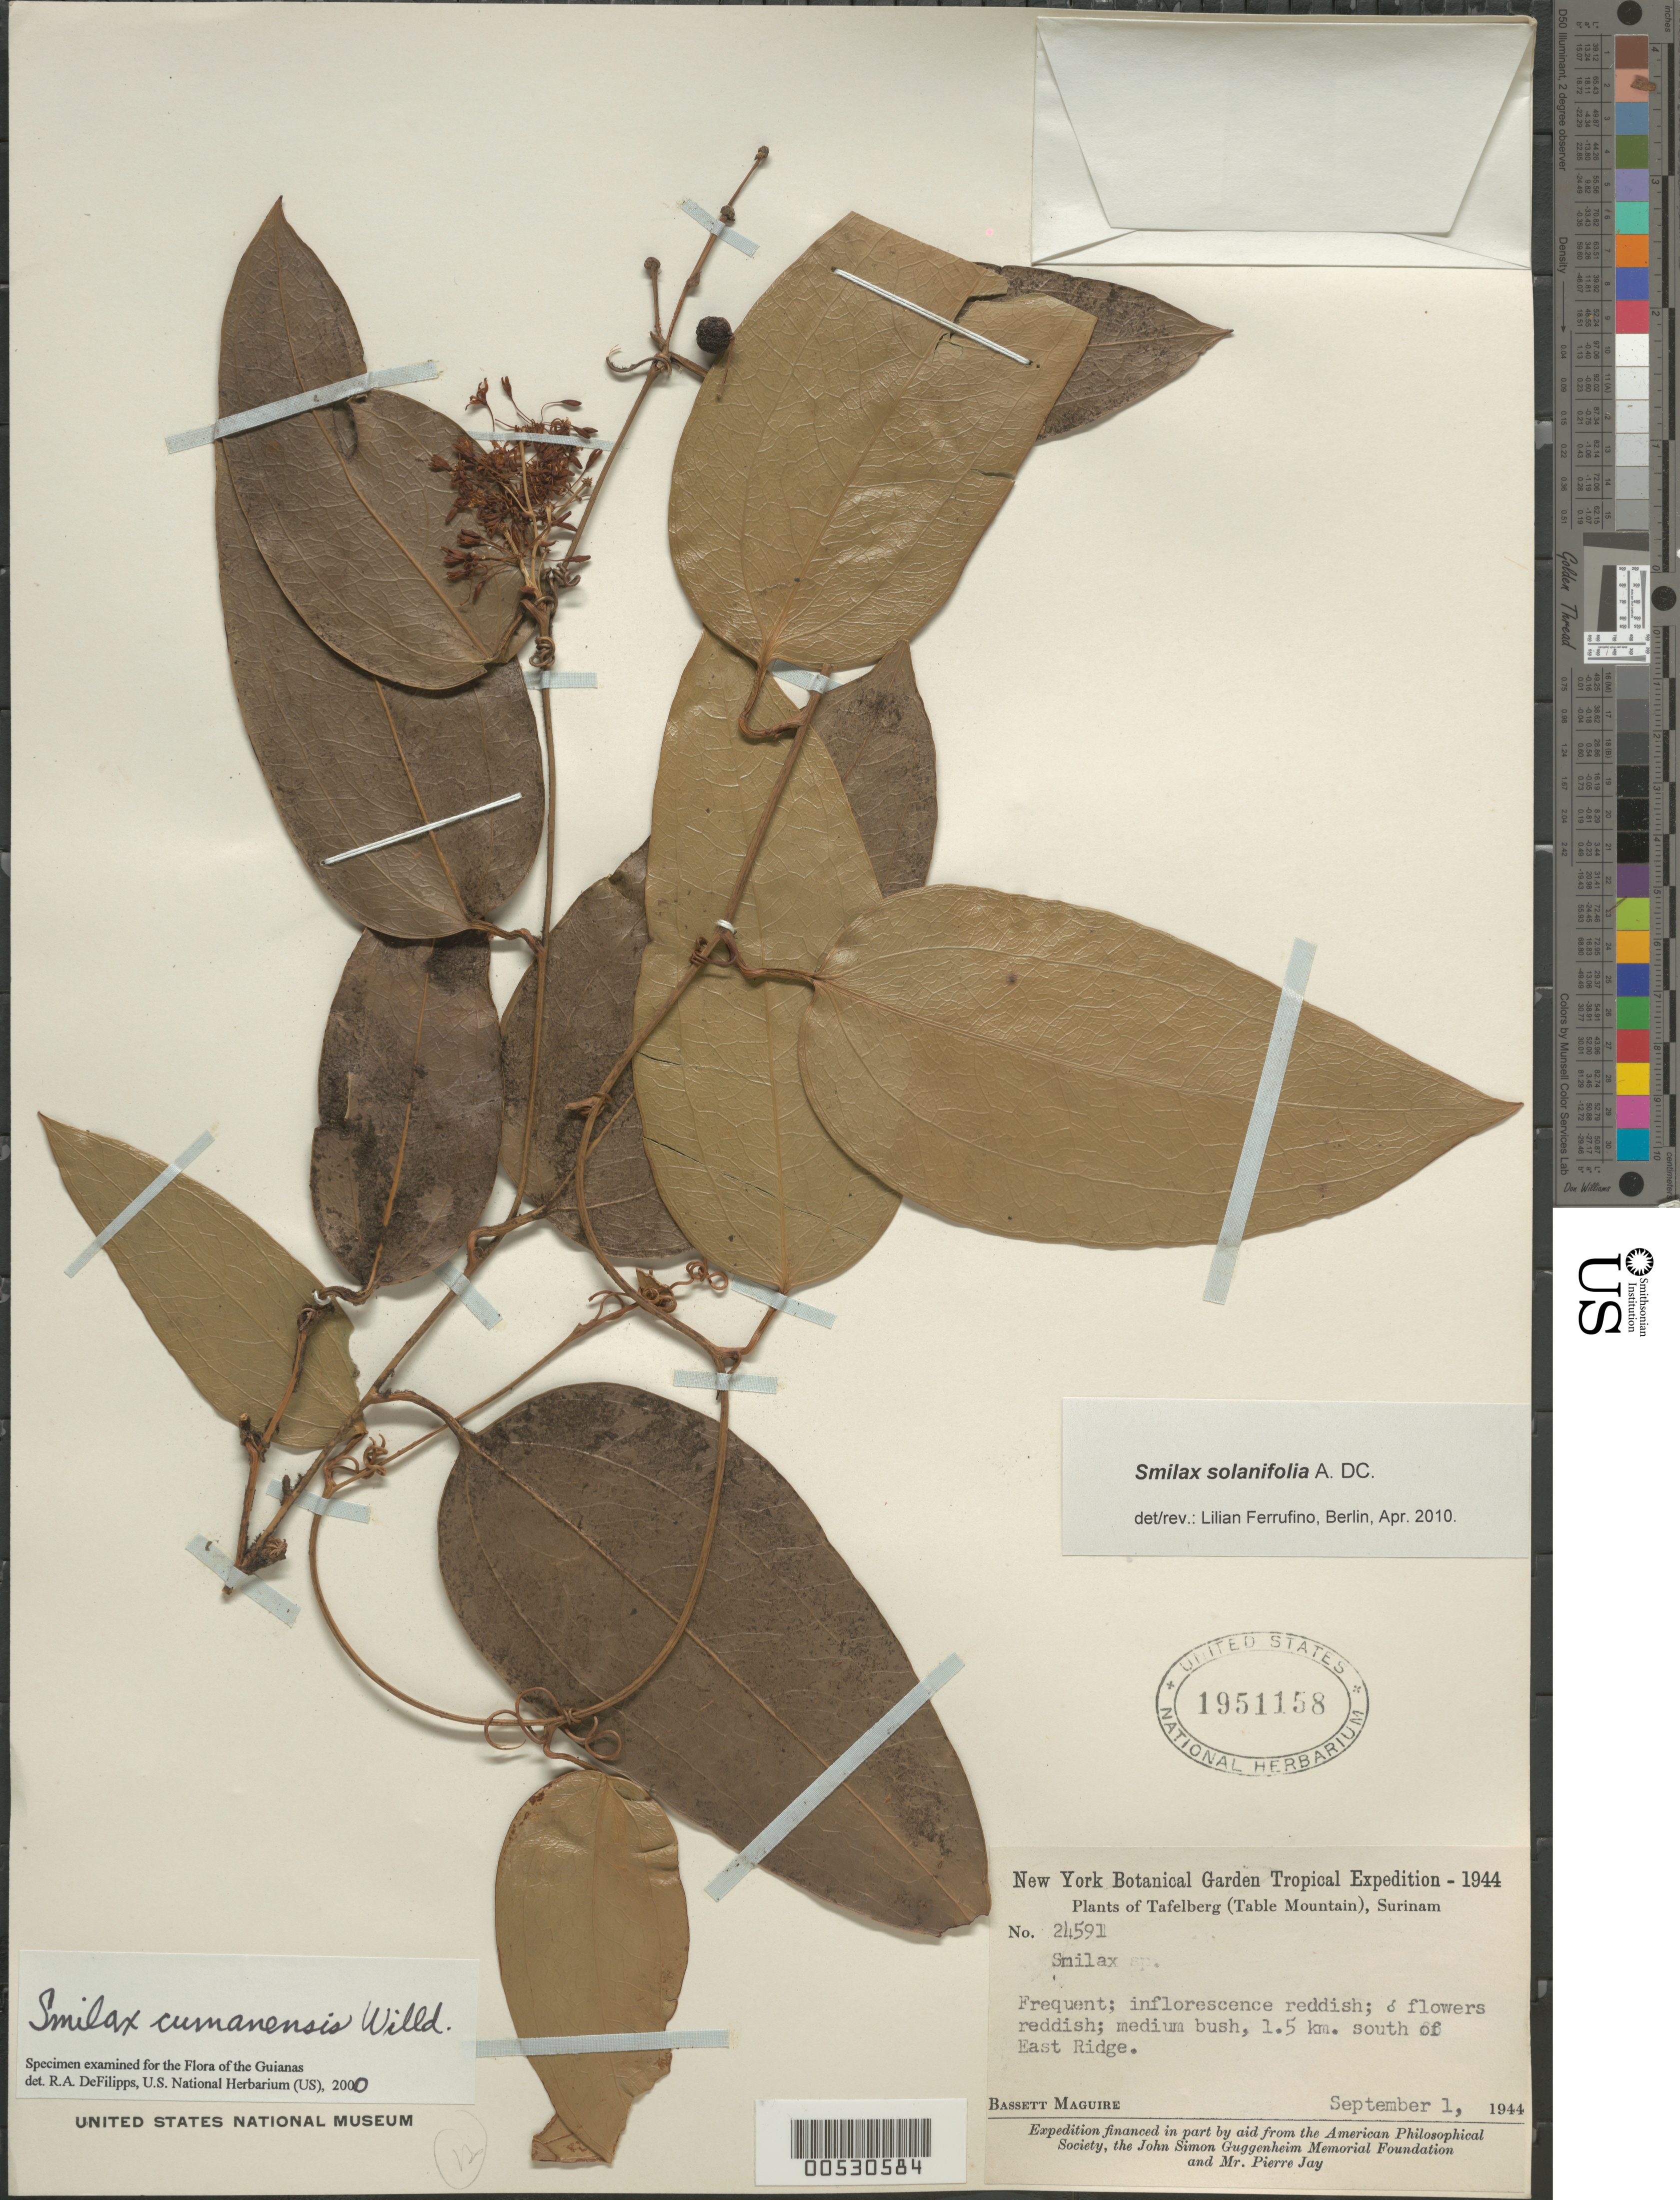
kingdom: Plantae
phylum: Tracheophyta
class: Liliopsida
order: Liliales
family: Smilacaceae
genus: Smilax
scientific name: Smilax solanifolia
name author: A. DC.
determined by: Ferrufino, L., (USJ), Herbario Universidad de Costa Rica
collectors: B. Maguire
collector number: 24591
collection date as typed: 1-Sep-44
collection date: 1944-09-01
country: Suriname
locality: Tafelberg (Table Mountain), East Ridge, 1.5 km S of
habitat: Mountain, east-facing ridge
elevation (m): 920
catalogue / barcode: US 1951158